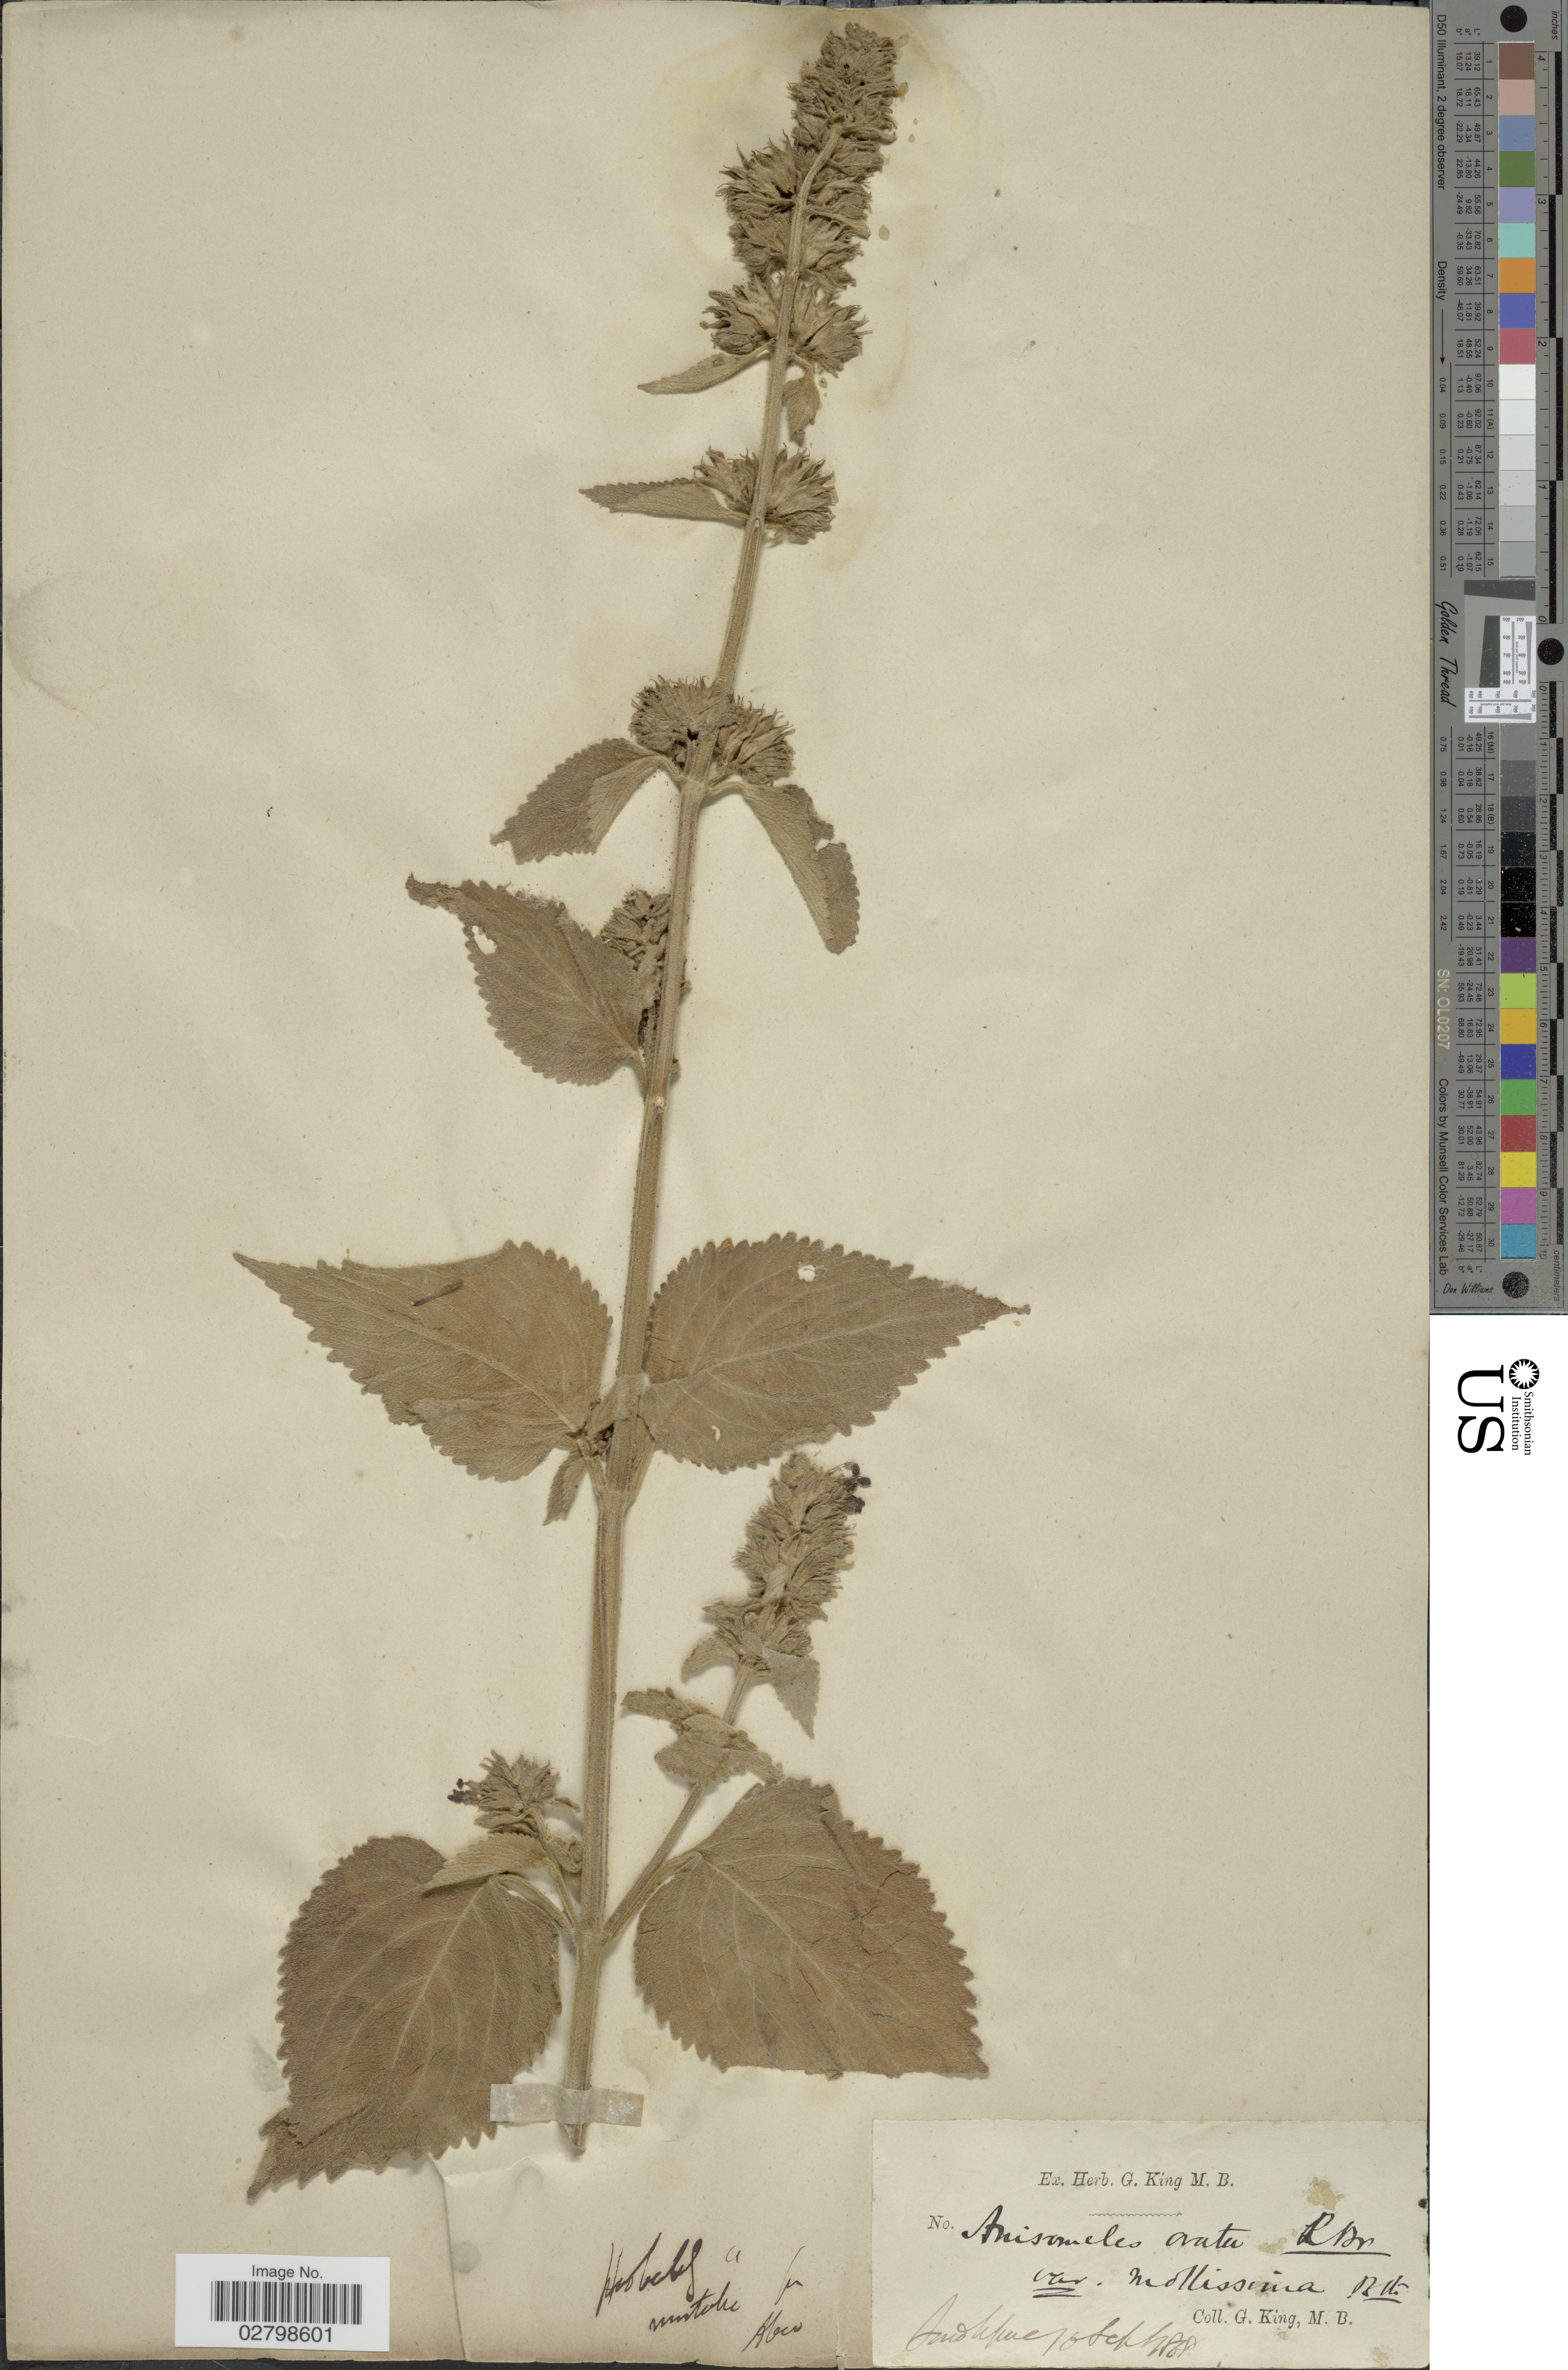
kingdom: Plantae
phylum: Tracheophyta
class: Magnoliopsida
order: Lamiales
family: Lamiaceae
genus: Anisomeles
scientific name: Anisomeles indica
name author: (L.) Kuntze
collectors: G. King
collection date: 1869-09-16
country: India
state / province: Himachal Pradesh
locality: Sudhpul.